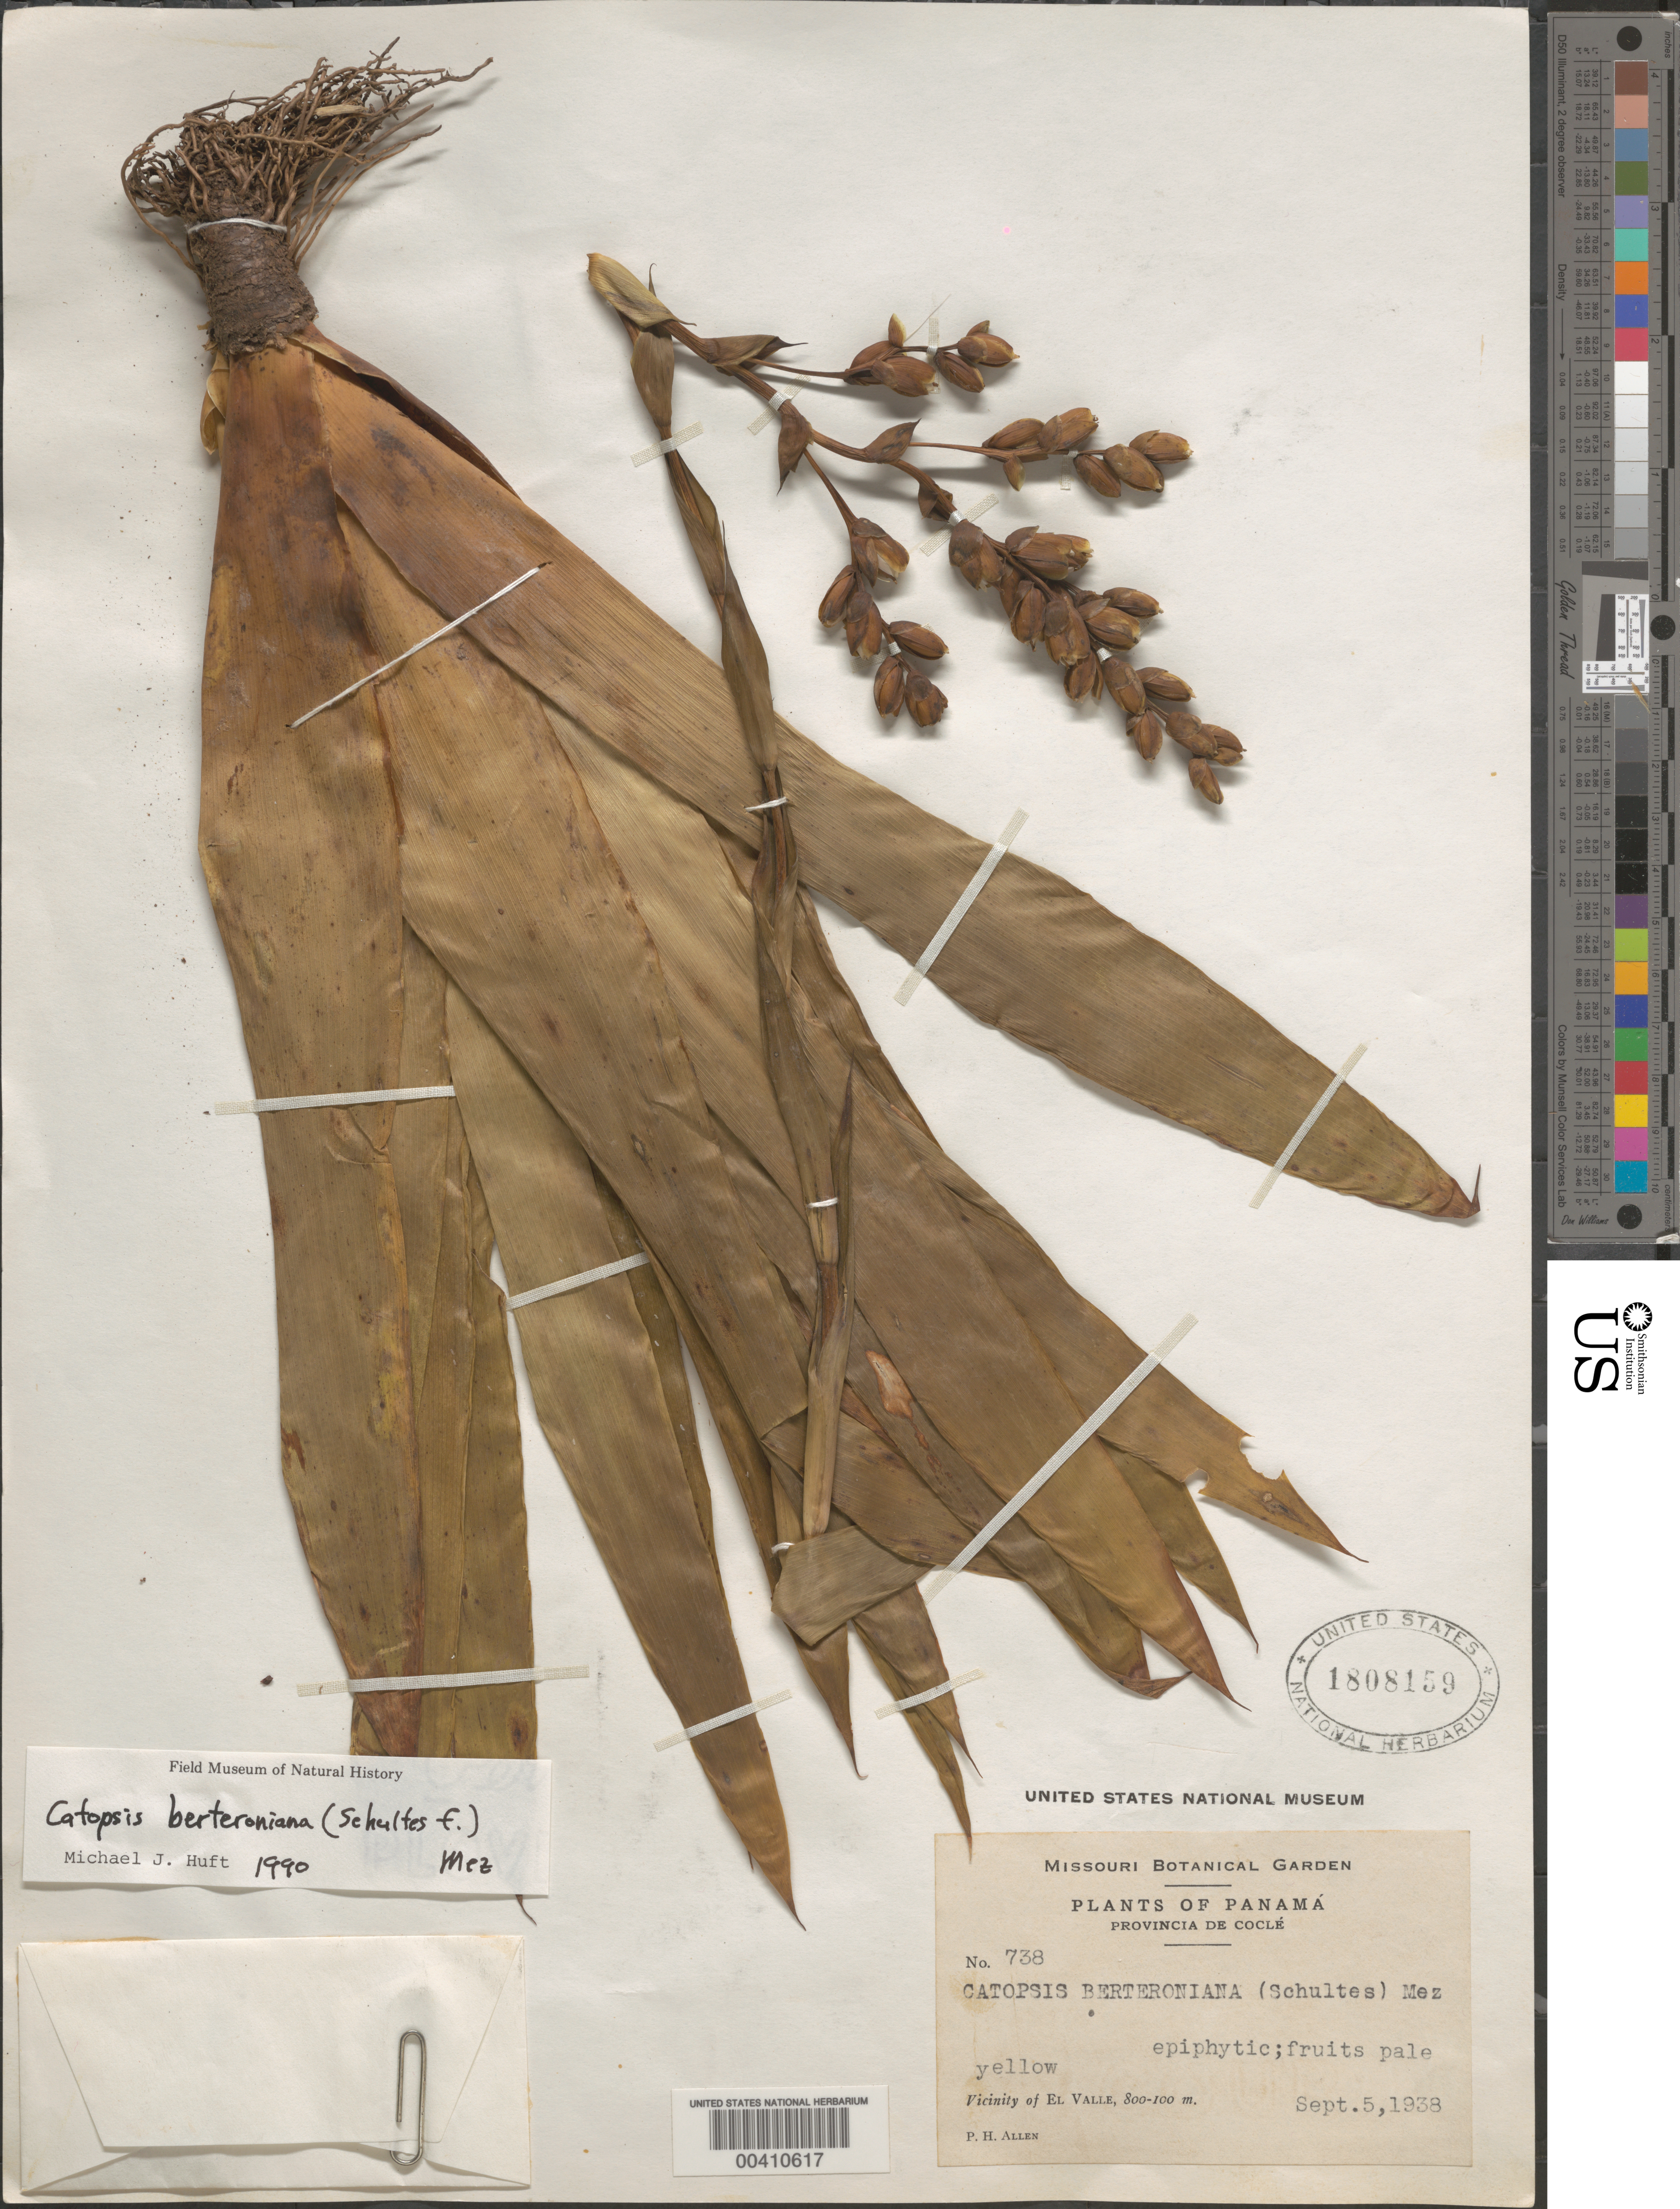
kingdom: Plantae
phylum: Tracheophyta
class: Liliopsida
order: Poales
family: Bromeliaceae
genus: Catopsis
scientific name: Catopsis berteroniana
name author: (Schult. & Schult. f.) Mez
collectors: P. H. Allen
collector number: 738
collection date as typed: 05 Sep 1938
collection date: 1938-09-05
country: Panama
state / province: Coclé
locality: Vicinity of el Valle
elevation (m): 100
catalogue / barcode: US 1808159